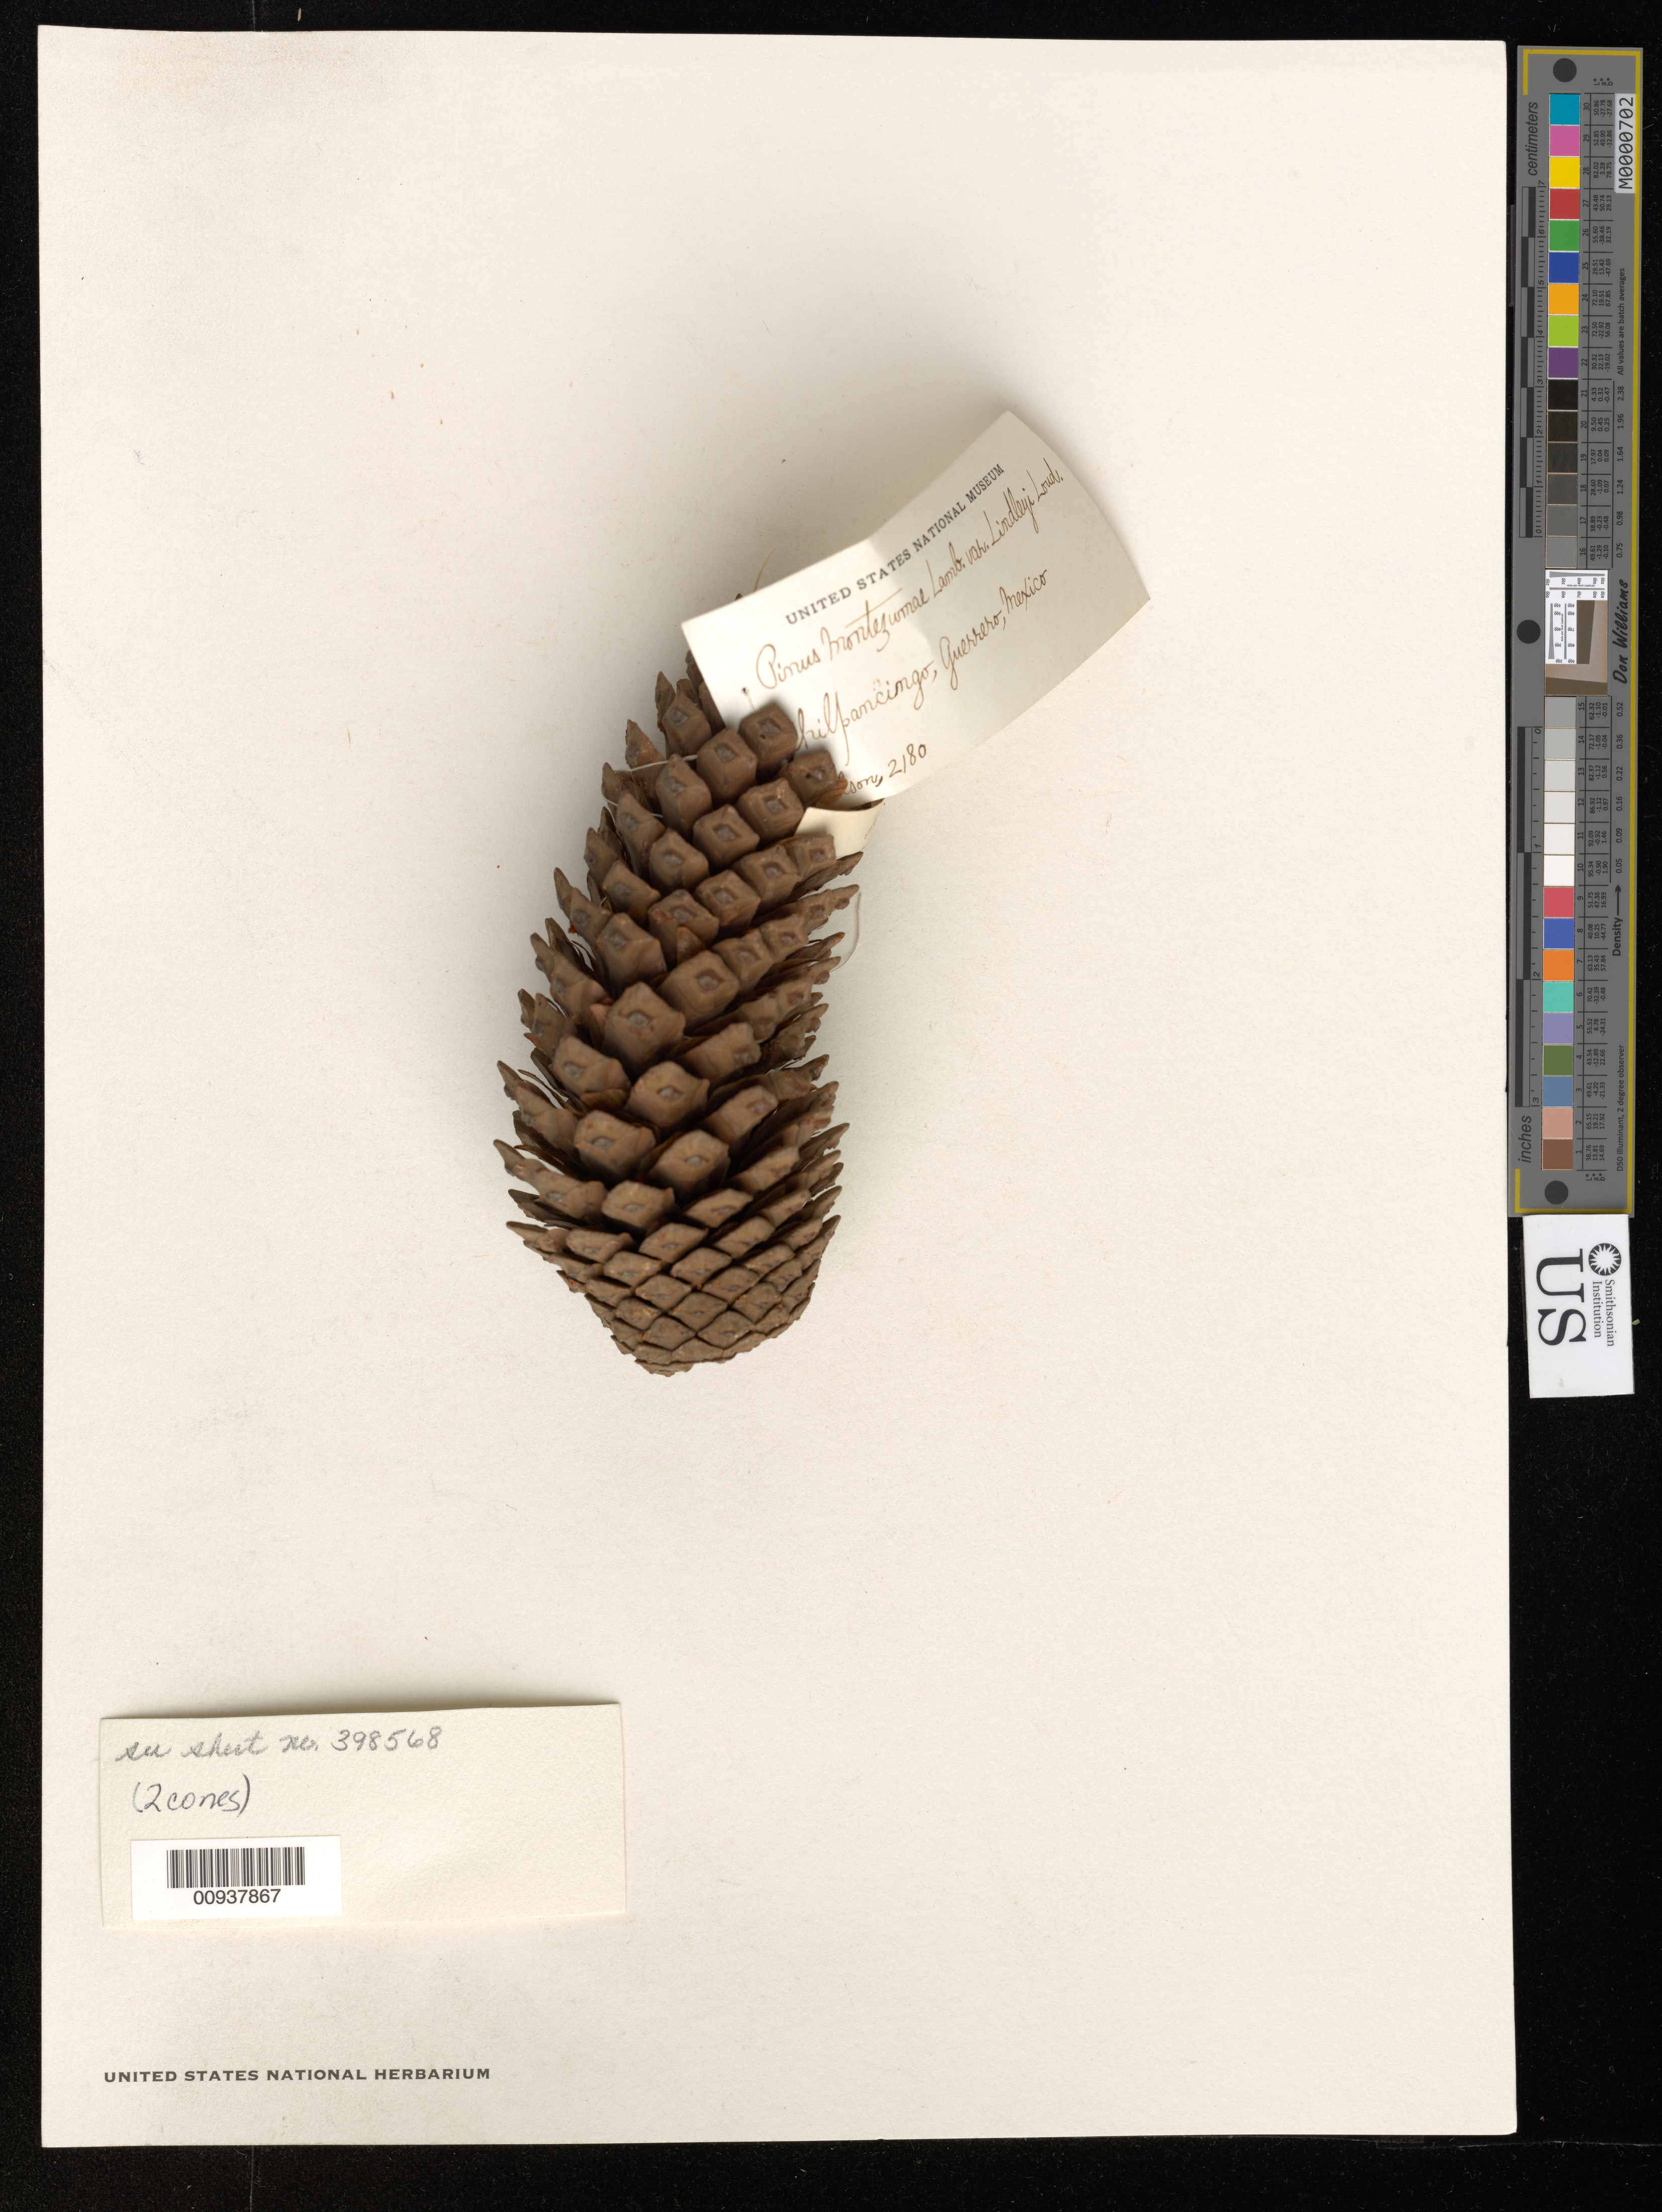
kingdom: Plantae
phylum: Tracheophyta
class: Pinopsida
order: Pinales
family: Pinaceae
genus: Pinus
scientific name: Pinus montezumae var. lindleyi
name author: Loudon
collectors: E. W. Nelson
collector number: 2180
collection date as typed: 24 Dec 1894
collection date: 1894-12-24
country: Mexico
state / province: Guerrero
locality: Northeast slope of Sierra Madre near Chilpancingo.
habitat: Northeast slope of Sierra.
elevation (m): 2134